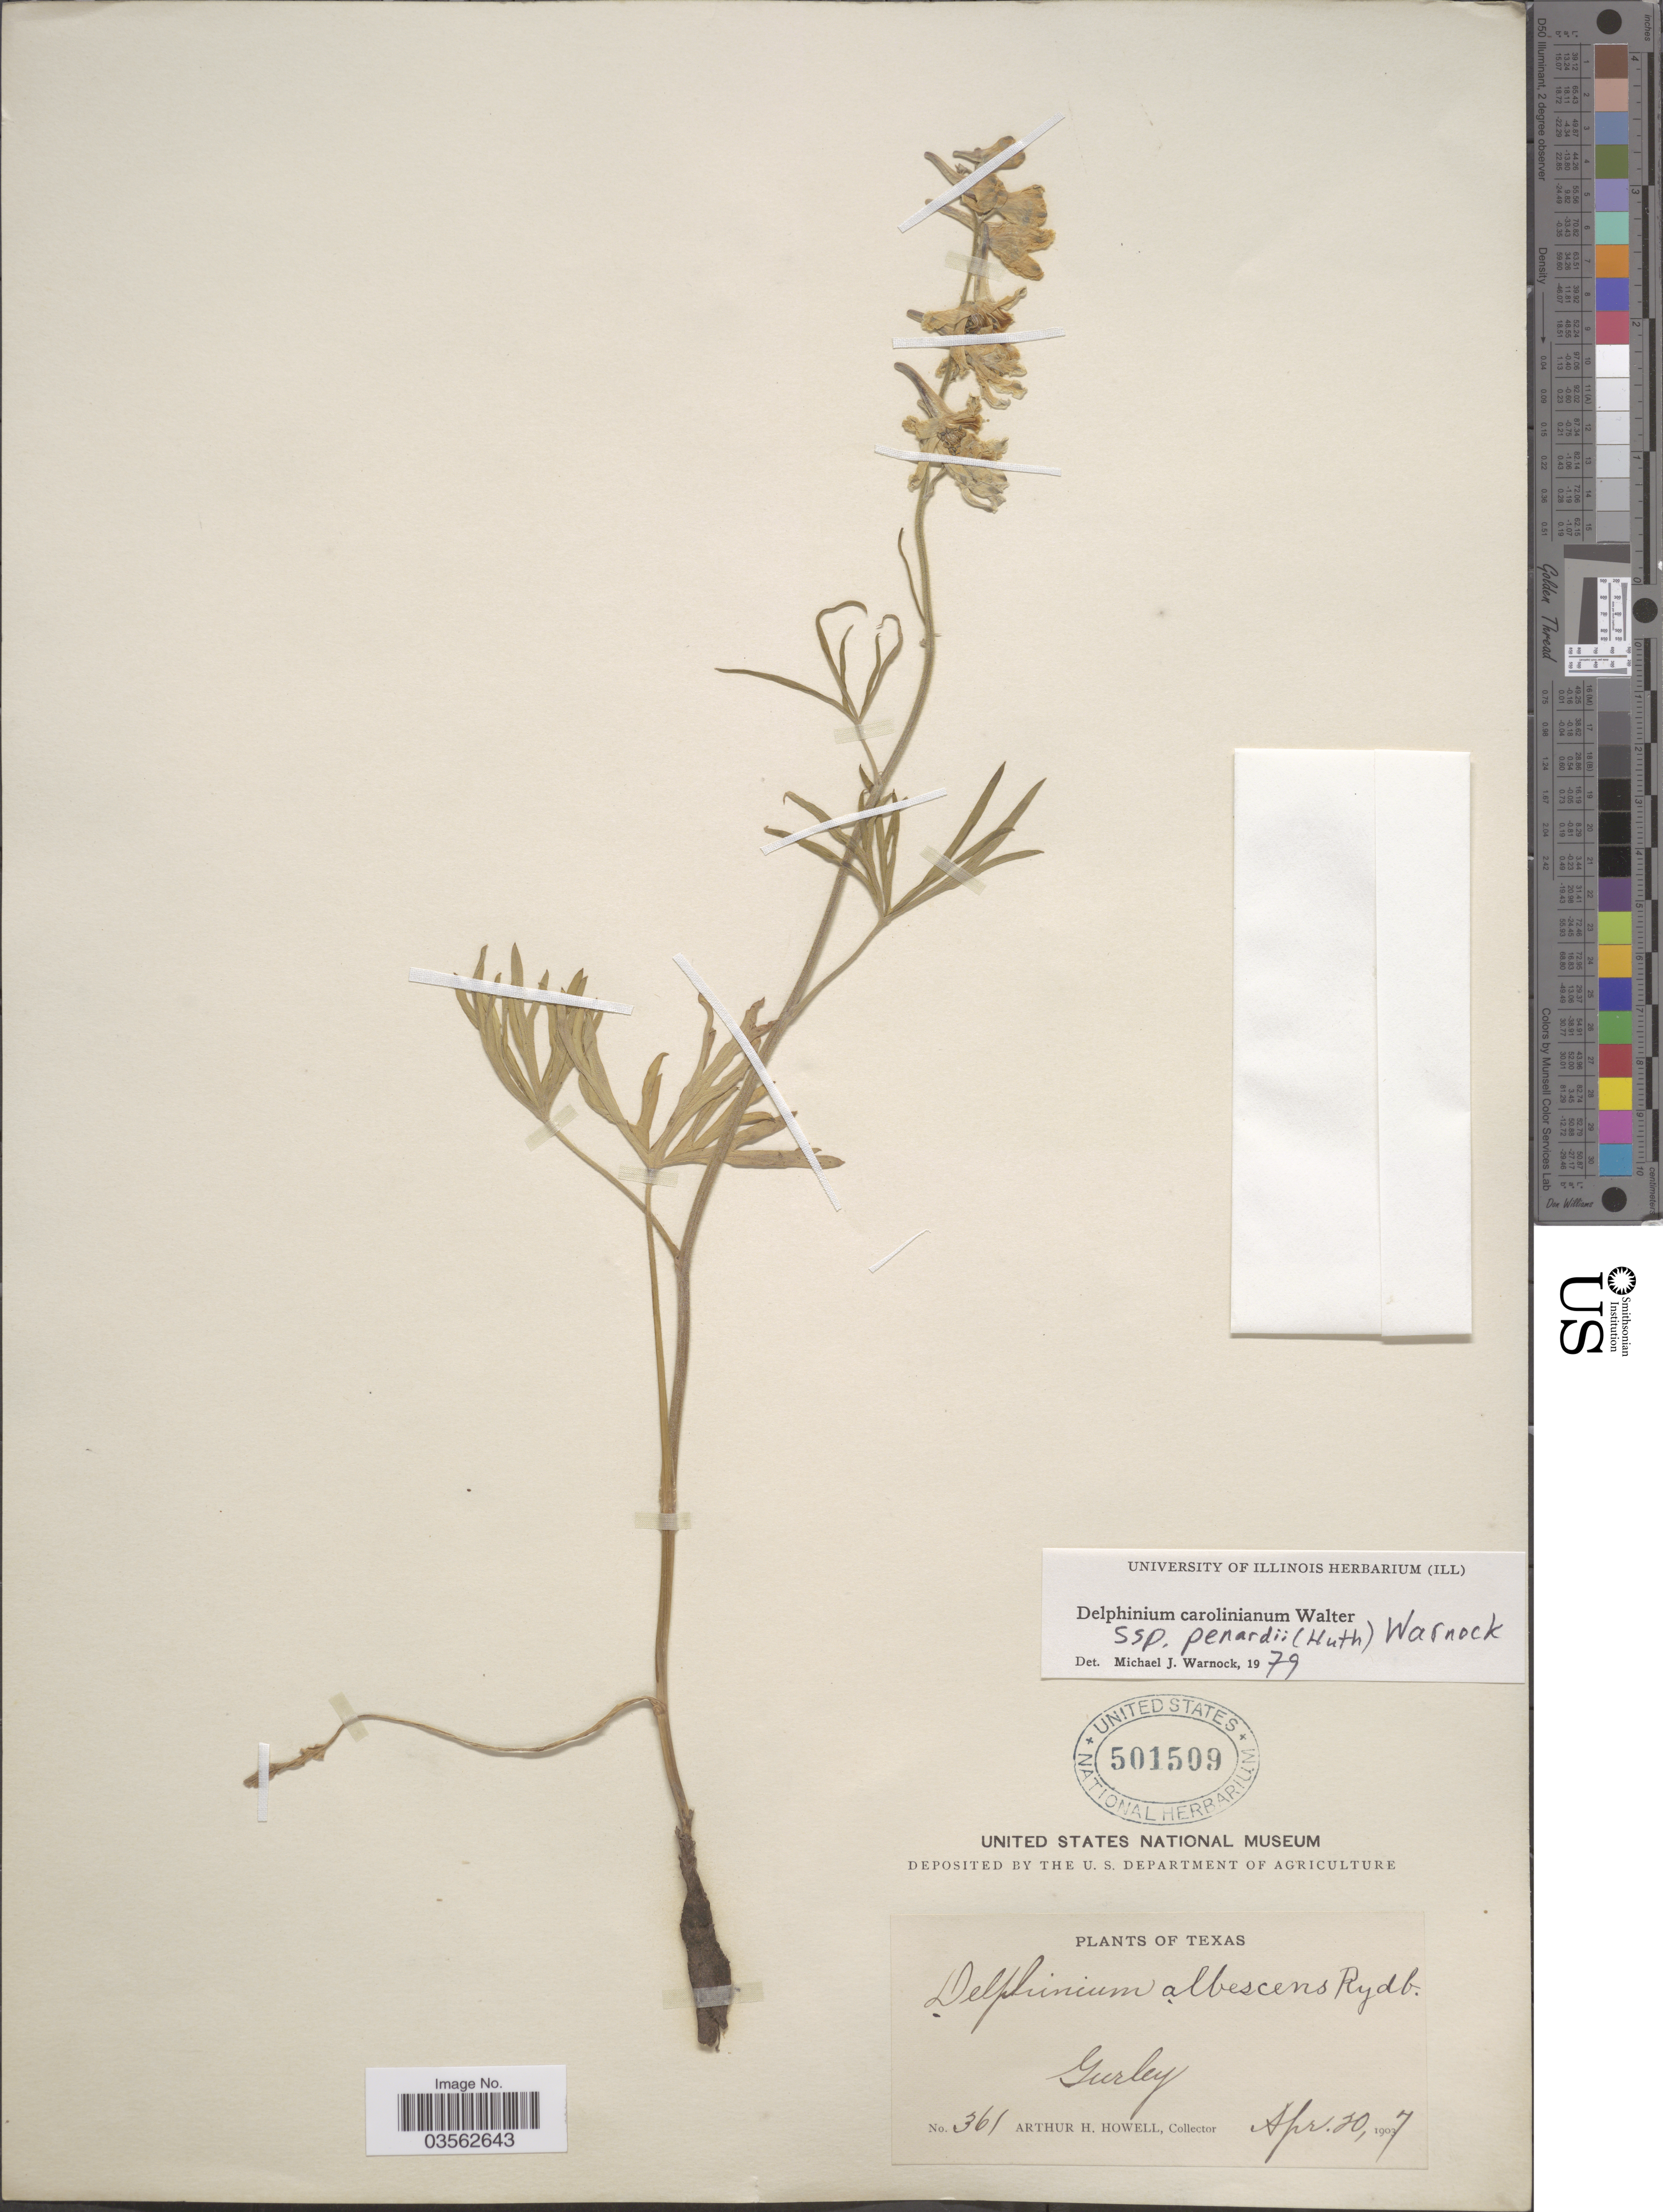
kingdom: Plantae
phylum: Tracheophyta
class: Magnoliopsida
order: Ranunculales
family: Ranunculaceae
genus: Delphinium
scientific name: Delphinium carolinianum subsp. penardii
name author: (Huth) M.J. Warnock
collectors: A. H. Howell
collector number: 361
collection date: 1907-04-20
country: United States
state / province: Texas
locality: Gurley.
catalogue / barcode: US 501509